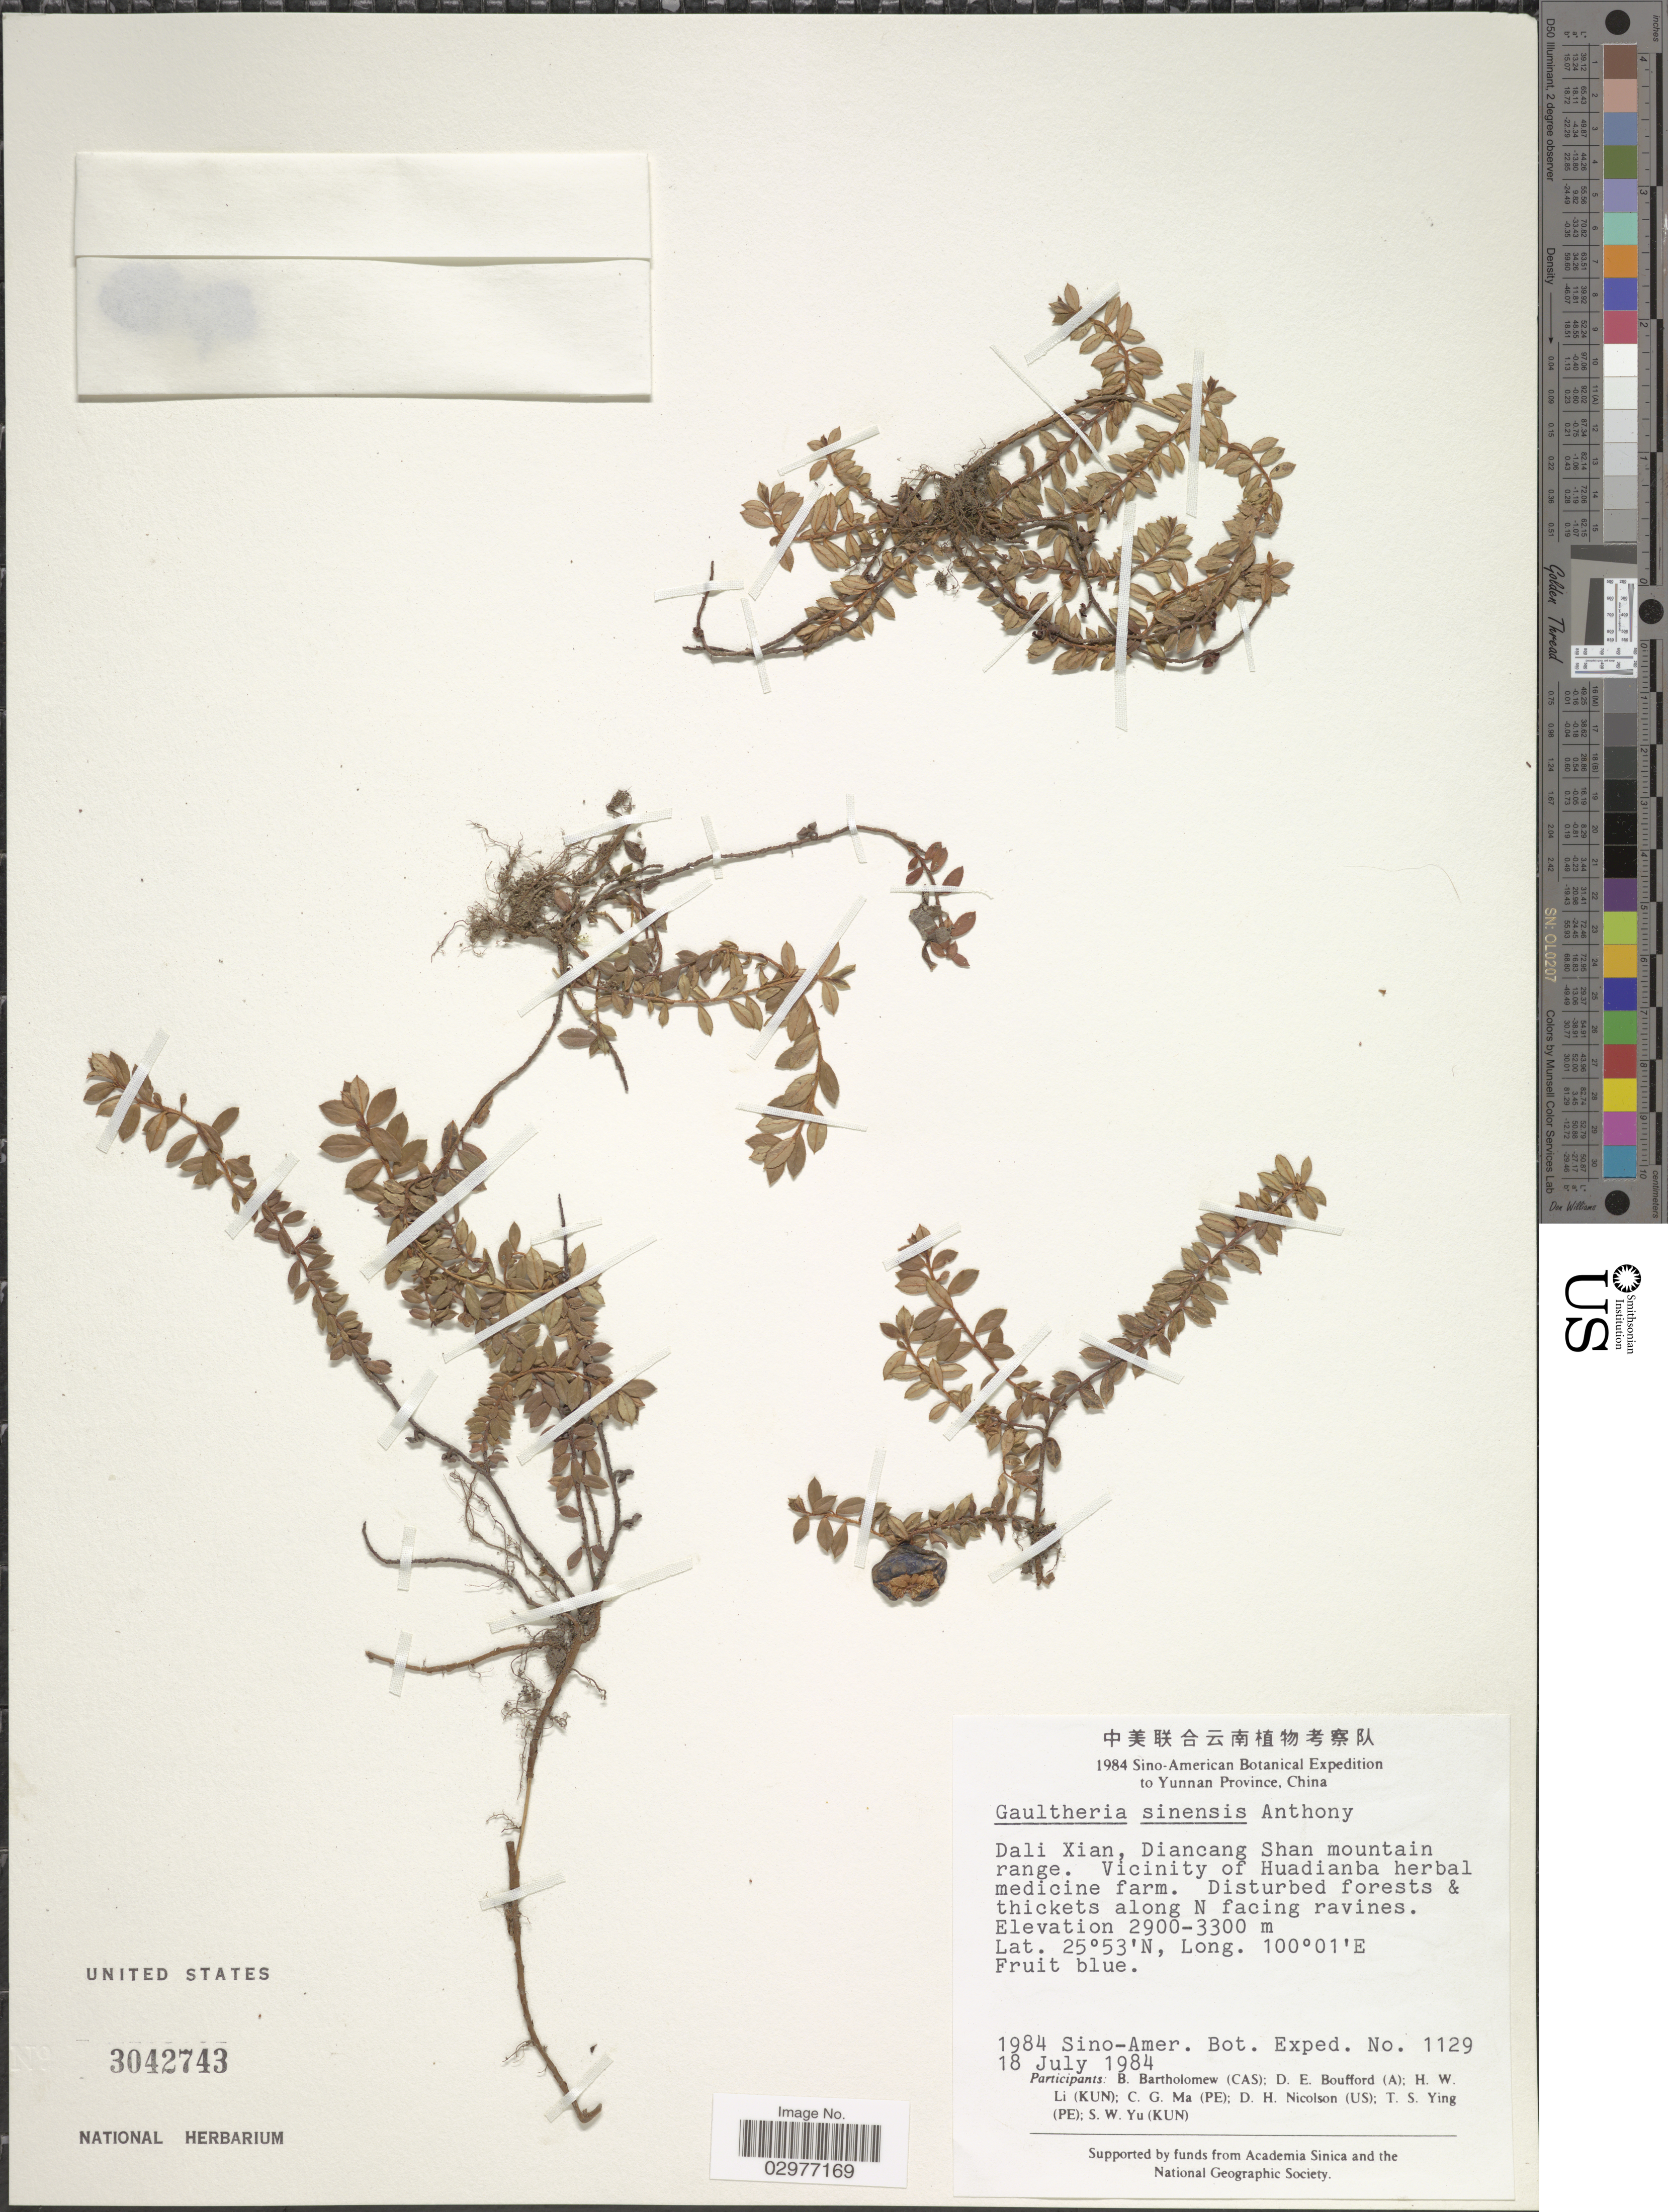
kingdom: Plantae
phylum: Tracheophyta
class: Magnoliopsida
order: Ericales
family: Ericaceae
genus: Gaultheria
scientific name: Gaultheria sinensis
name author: J. Anthony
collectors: Sino-Amer. Bot. Exped. 1984, B. Bartholomew, D. E. Boufford, H. W. Li & et al.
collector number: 1129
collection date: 1984-07-18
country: China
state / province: Yunnan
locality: Dali Xian, Diancang Shan mountain range. Vicinity of Huadianba herbal medicine farm. Disturbed forests & thickets along N facing ravine.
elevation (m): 2900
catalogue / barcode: US 3042743